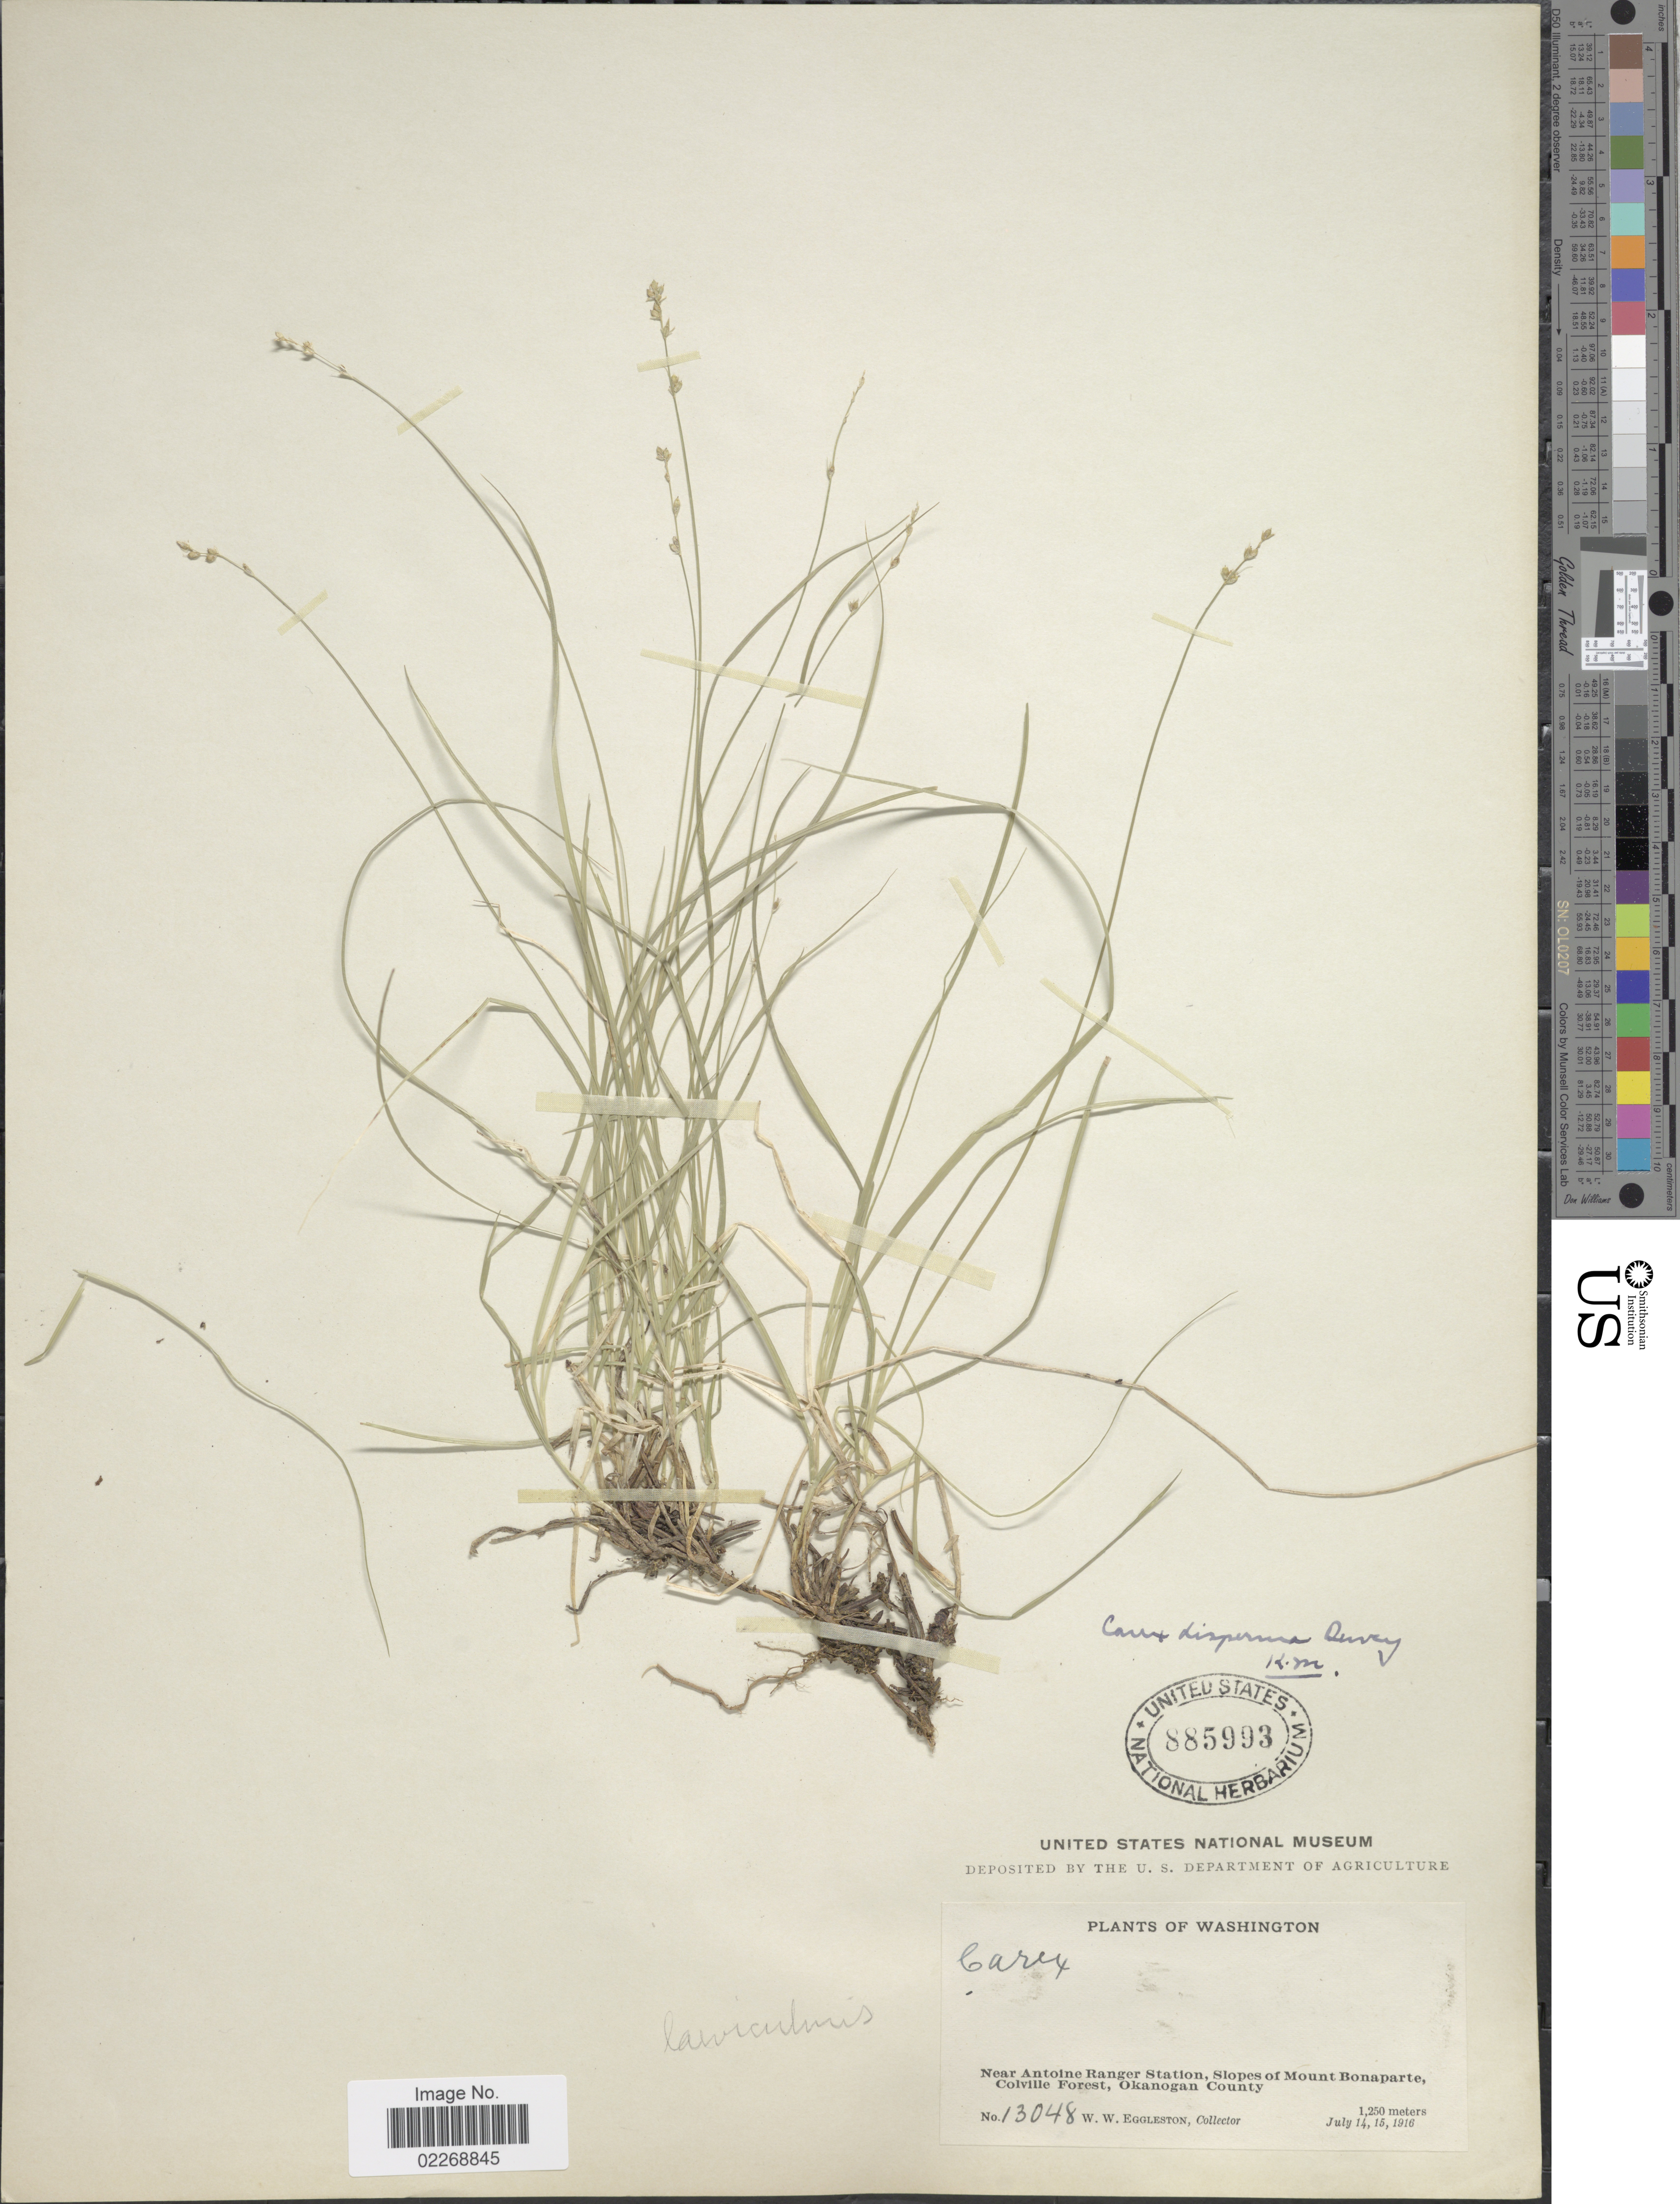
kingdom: Plantae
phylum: Tracheophyta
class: Liliopsida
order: Poales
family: Cyperaceae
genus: Carex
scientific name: Carex disperma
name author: Dewey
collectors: W. W. Eggleston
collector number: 13048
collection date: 1916-07-14/1916-07-15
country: United States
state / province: Washington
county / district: Okanogan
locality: Near Antoine Ranger Station, Slopes of Mount Bonaparte, Colville Forest, Okanogan County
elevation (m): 1250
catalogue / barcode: US 885993